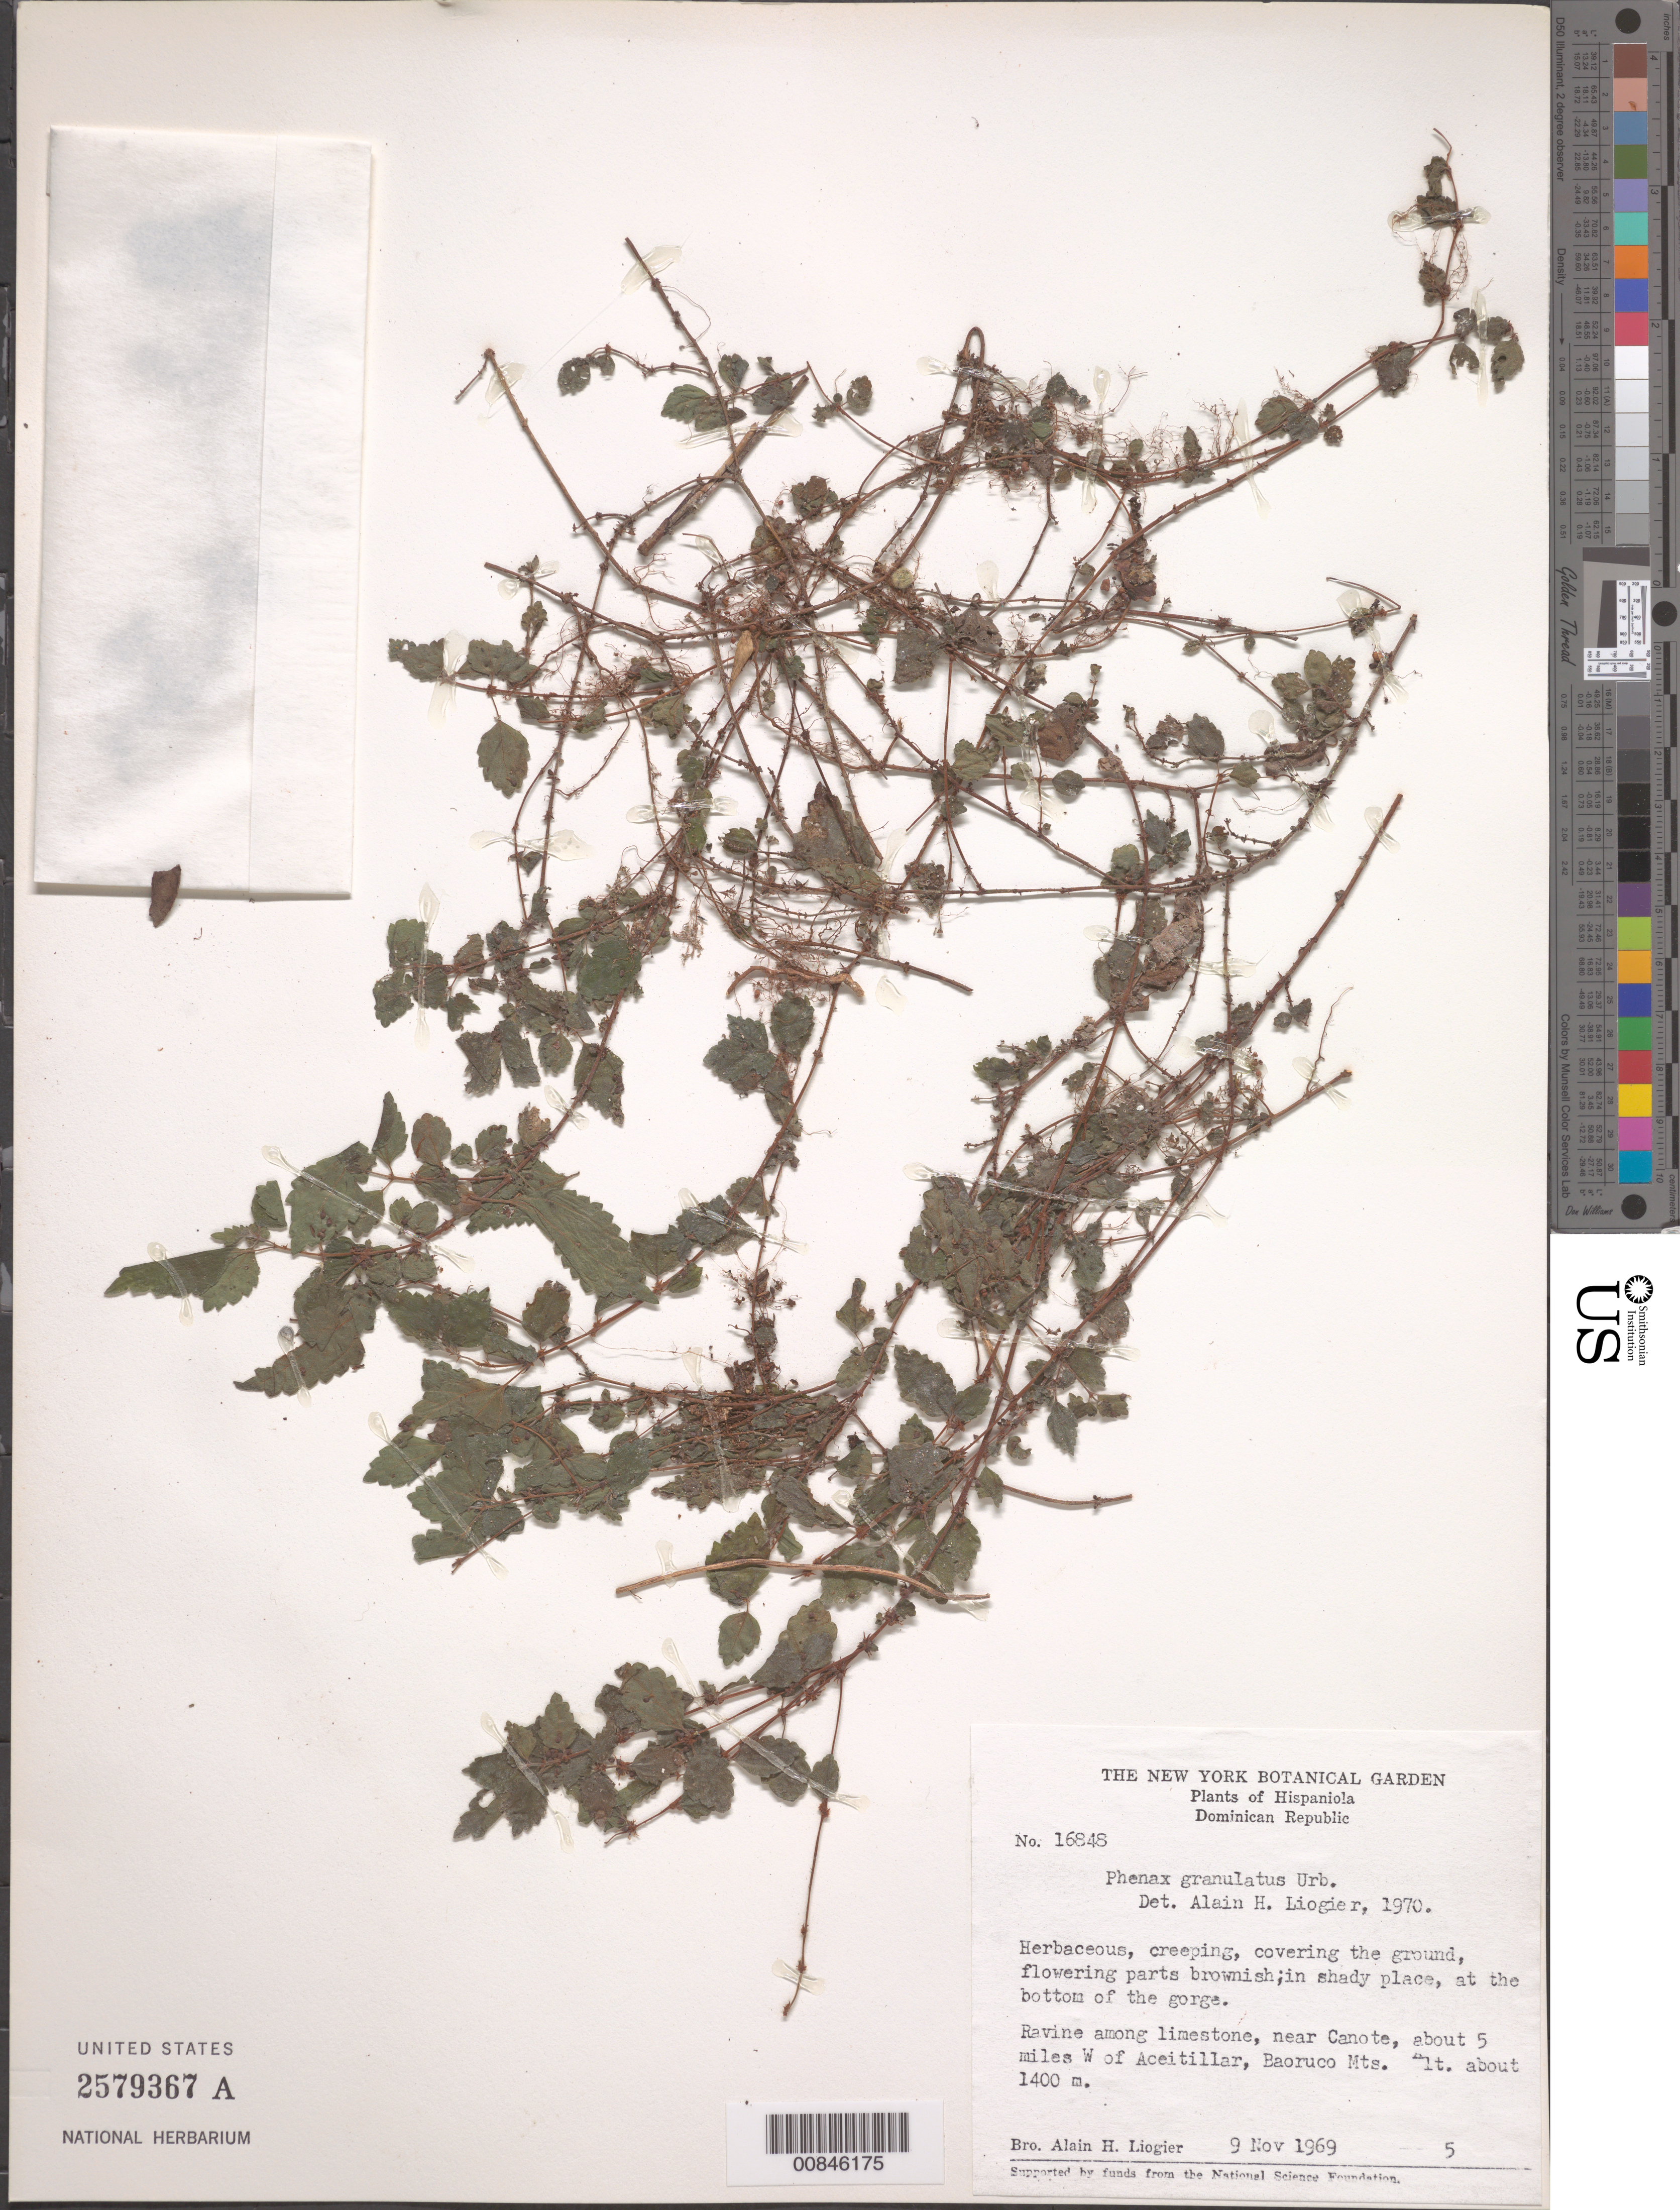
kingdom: Plantae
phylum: Tracheophyta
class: Magnoliopsida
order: Rosales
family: Urticaceae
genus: Phenax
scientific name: Phenax granulatus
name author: Urb.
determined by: Liogier, Alain H.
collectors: A. H. Liogier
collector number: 16848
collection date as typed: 09 Nov 1969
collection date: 1969-11-09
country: Dominican Republic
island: Hispaniola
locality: Ravine among limestone, near Canote, about 5 miles W of Aceitillar, Baoruco Mts.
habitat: Shady place at the bottom of the gorge.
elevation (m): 1400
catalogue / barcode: US 2579367A